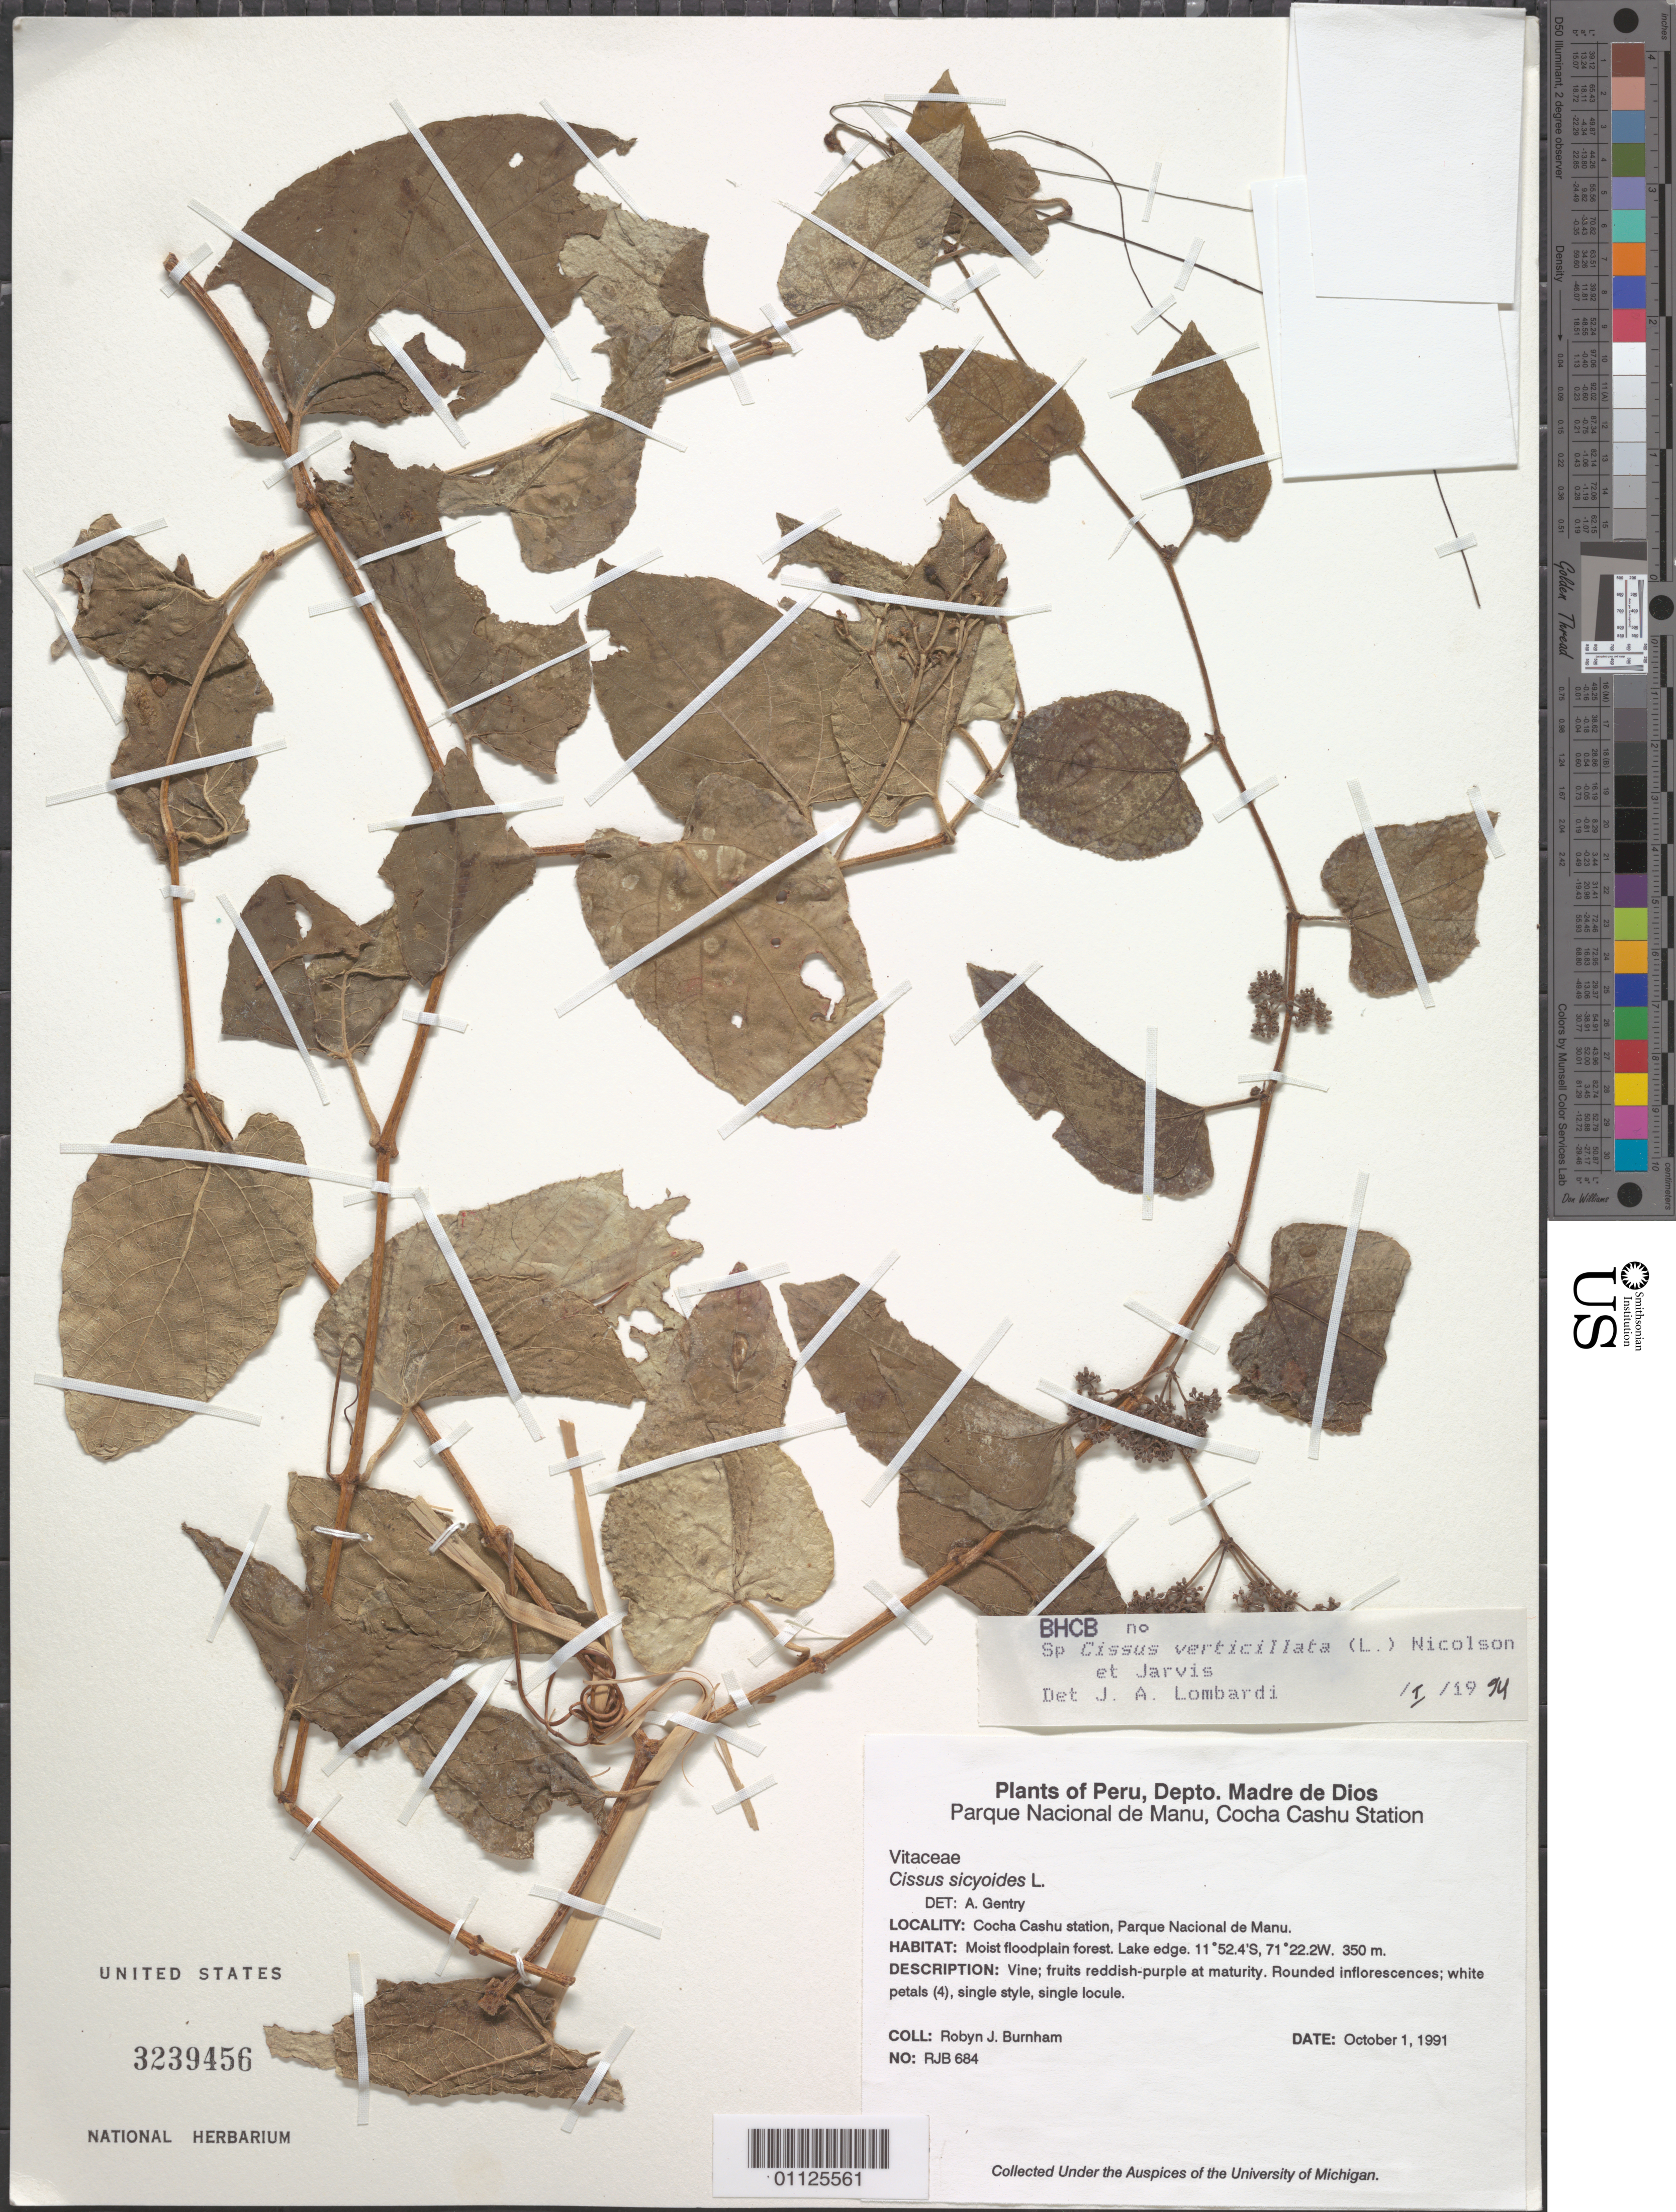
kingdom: Plantae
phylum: Tracheophyta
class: Magnoliopsida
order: Vitales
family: Vitaceae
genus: Cissus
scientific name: Cissus verticillata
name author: (L.) Nicolson & C.E. Jarvis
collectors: R. J. Burnham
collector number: RJB 684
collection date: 1991-10-01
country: Peru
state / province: Madre de Dios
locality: Cocha Cashu Station, Parque Nacional de Manu.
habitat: Moist floodplain forest. Lake edge. Vine.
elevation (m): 350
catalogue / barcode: US 3239456